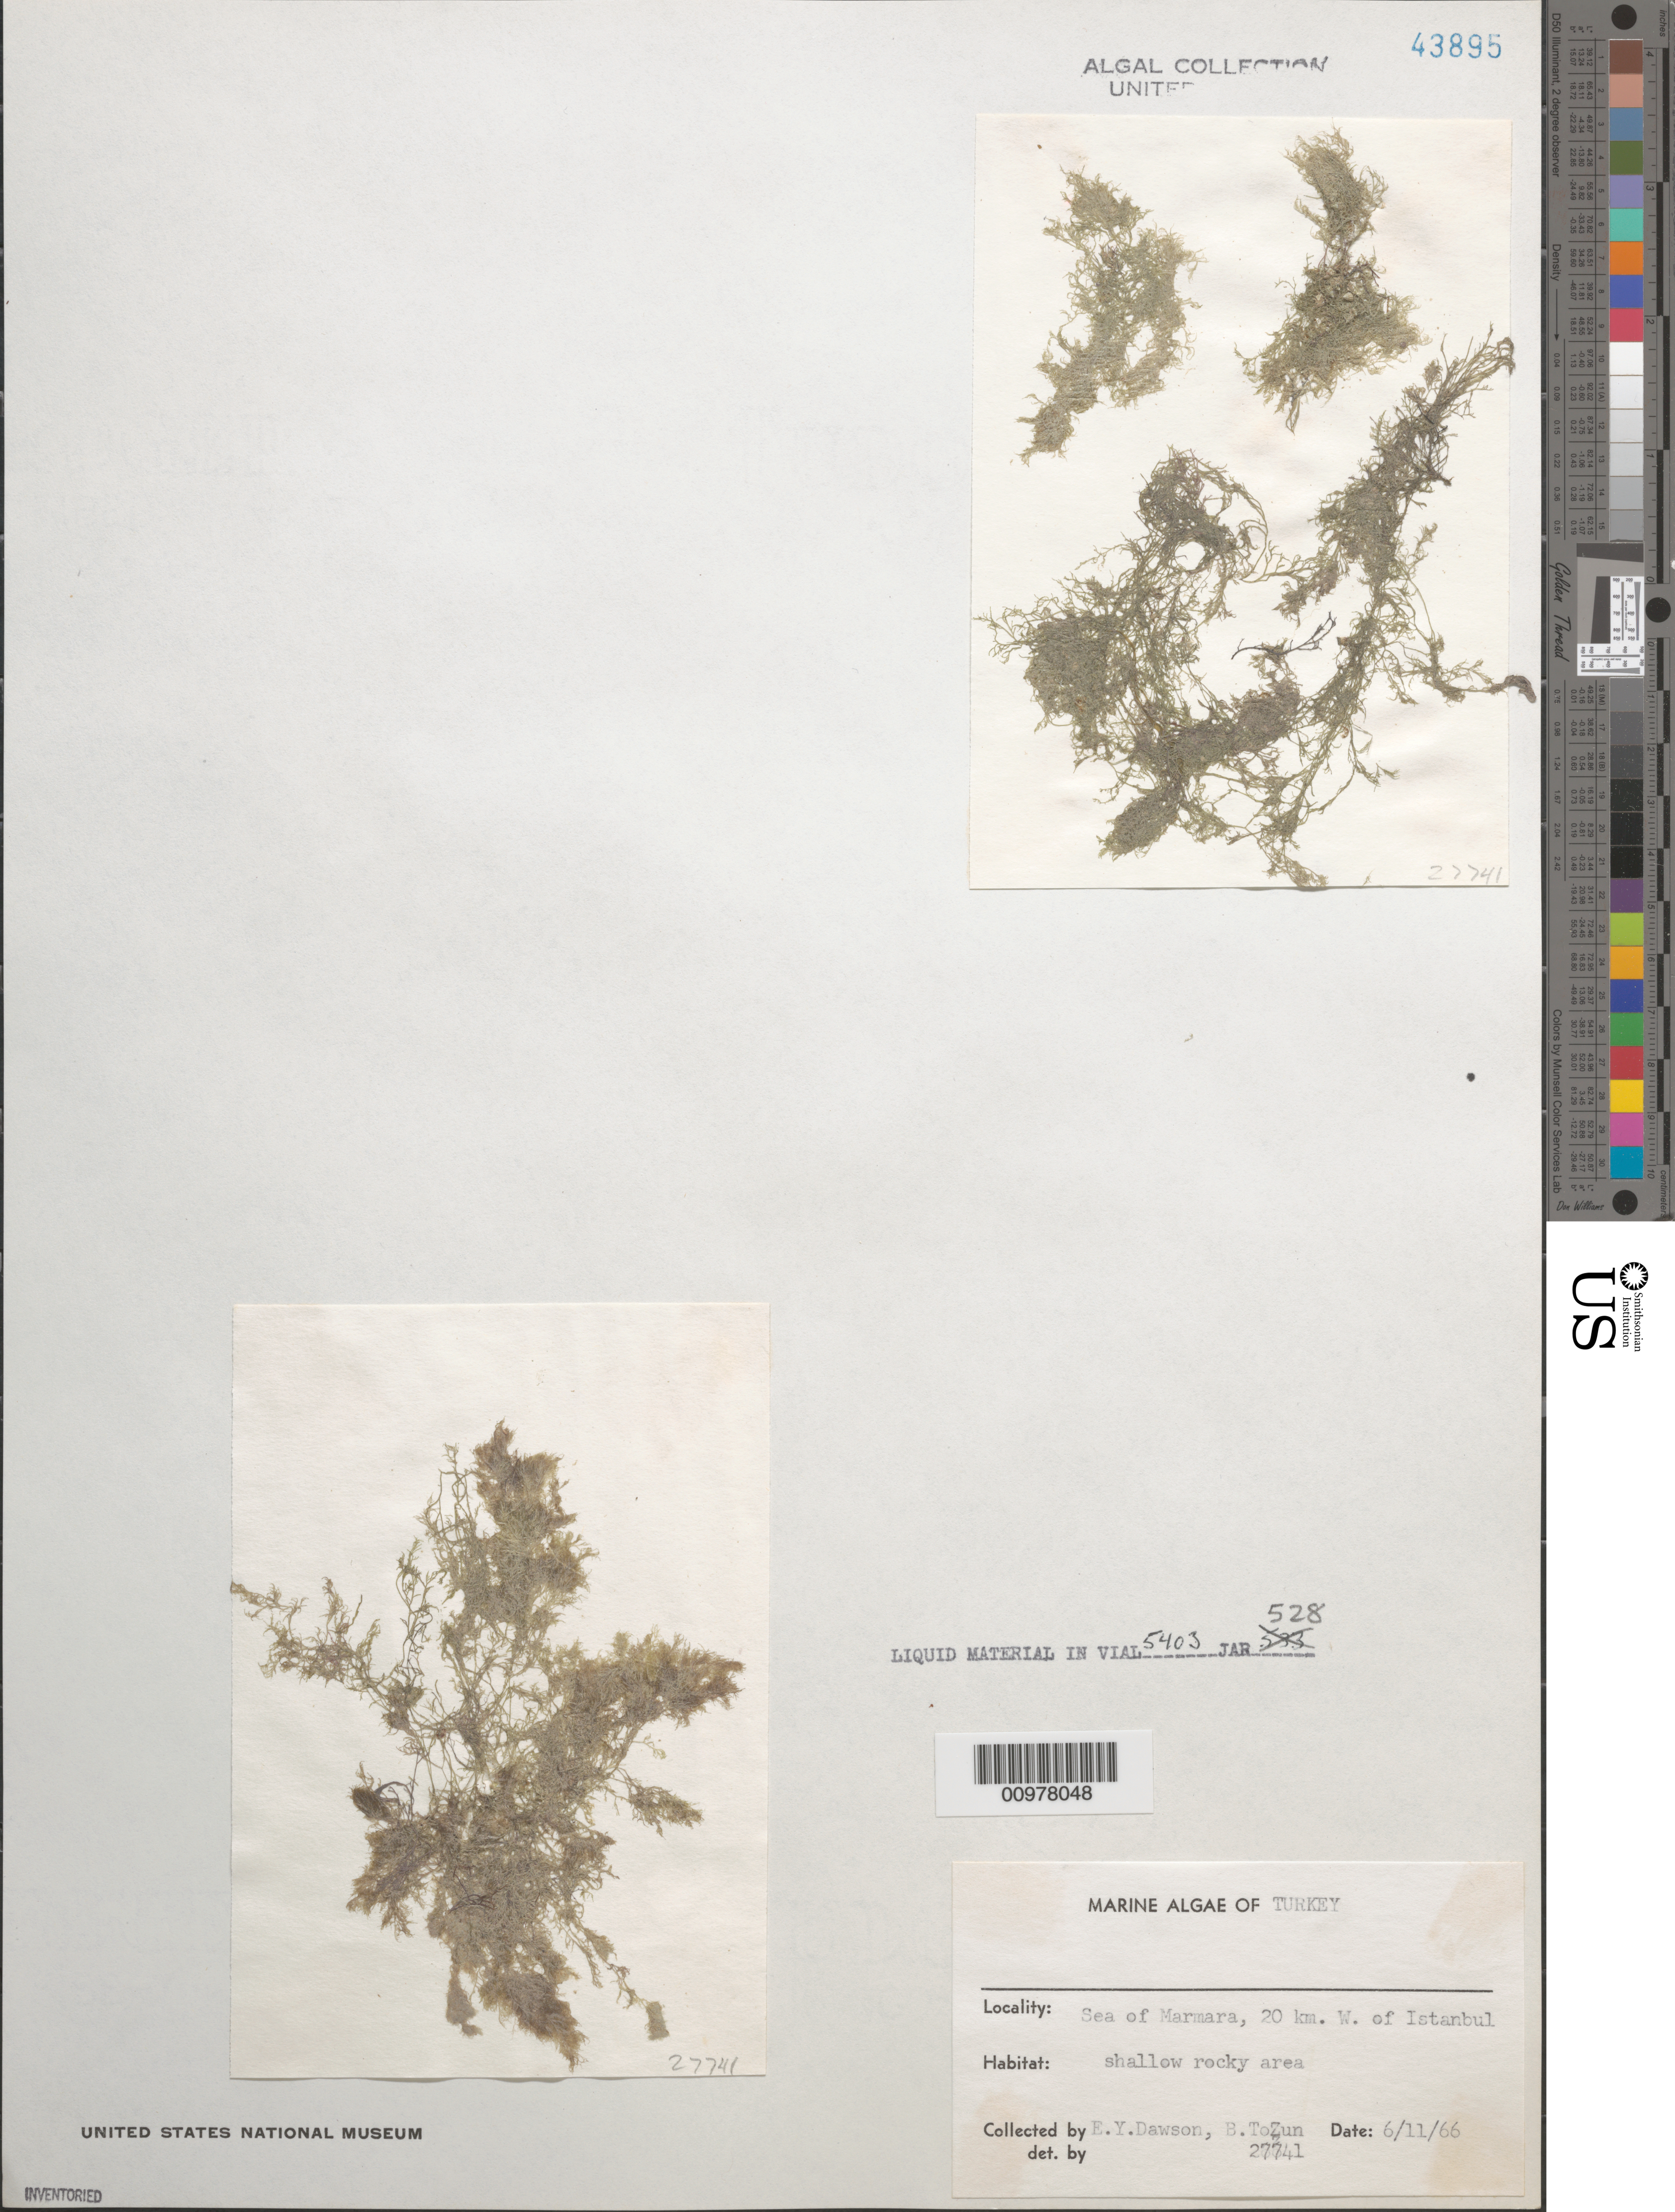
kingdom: Plantae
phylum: Chlorophyta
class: Ulvophyceae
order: Cladophorales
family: Cladophoraceae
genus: Cladophora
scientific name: Cladophora sp.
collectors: E. Y. Dawson & B. Tozun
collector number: EYD 27741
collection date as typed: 11 Jun 1966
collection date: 1966-06-11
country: Turkey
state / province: Istanbul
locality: Sea of Marmara, 20 km west of Istanbul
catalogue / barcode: US 43895